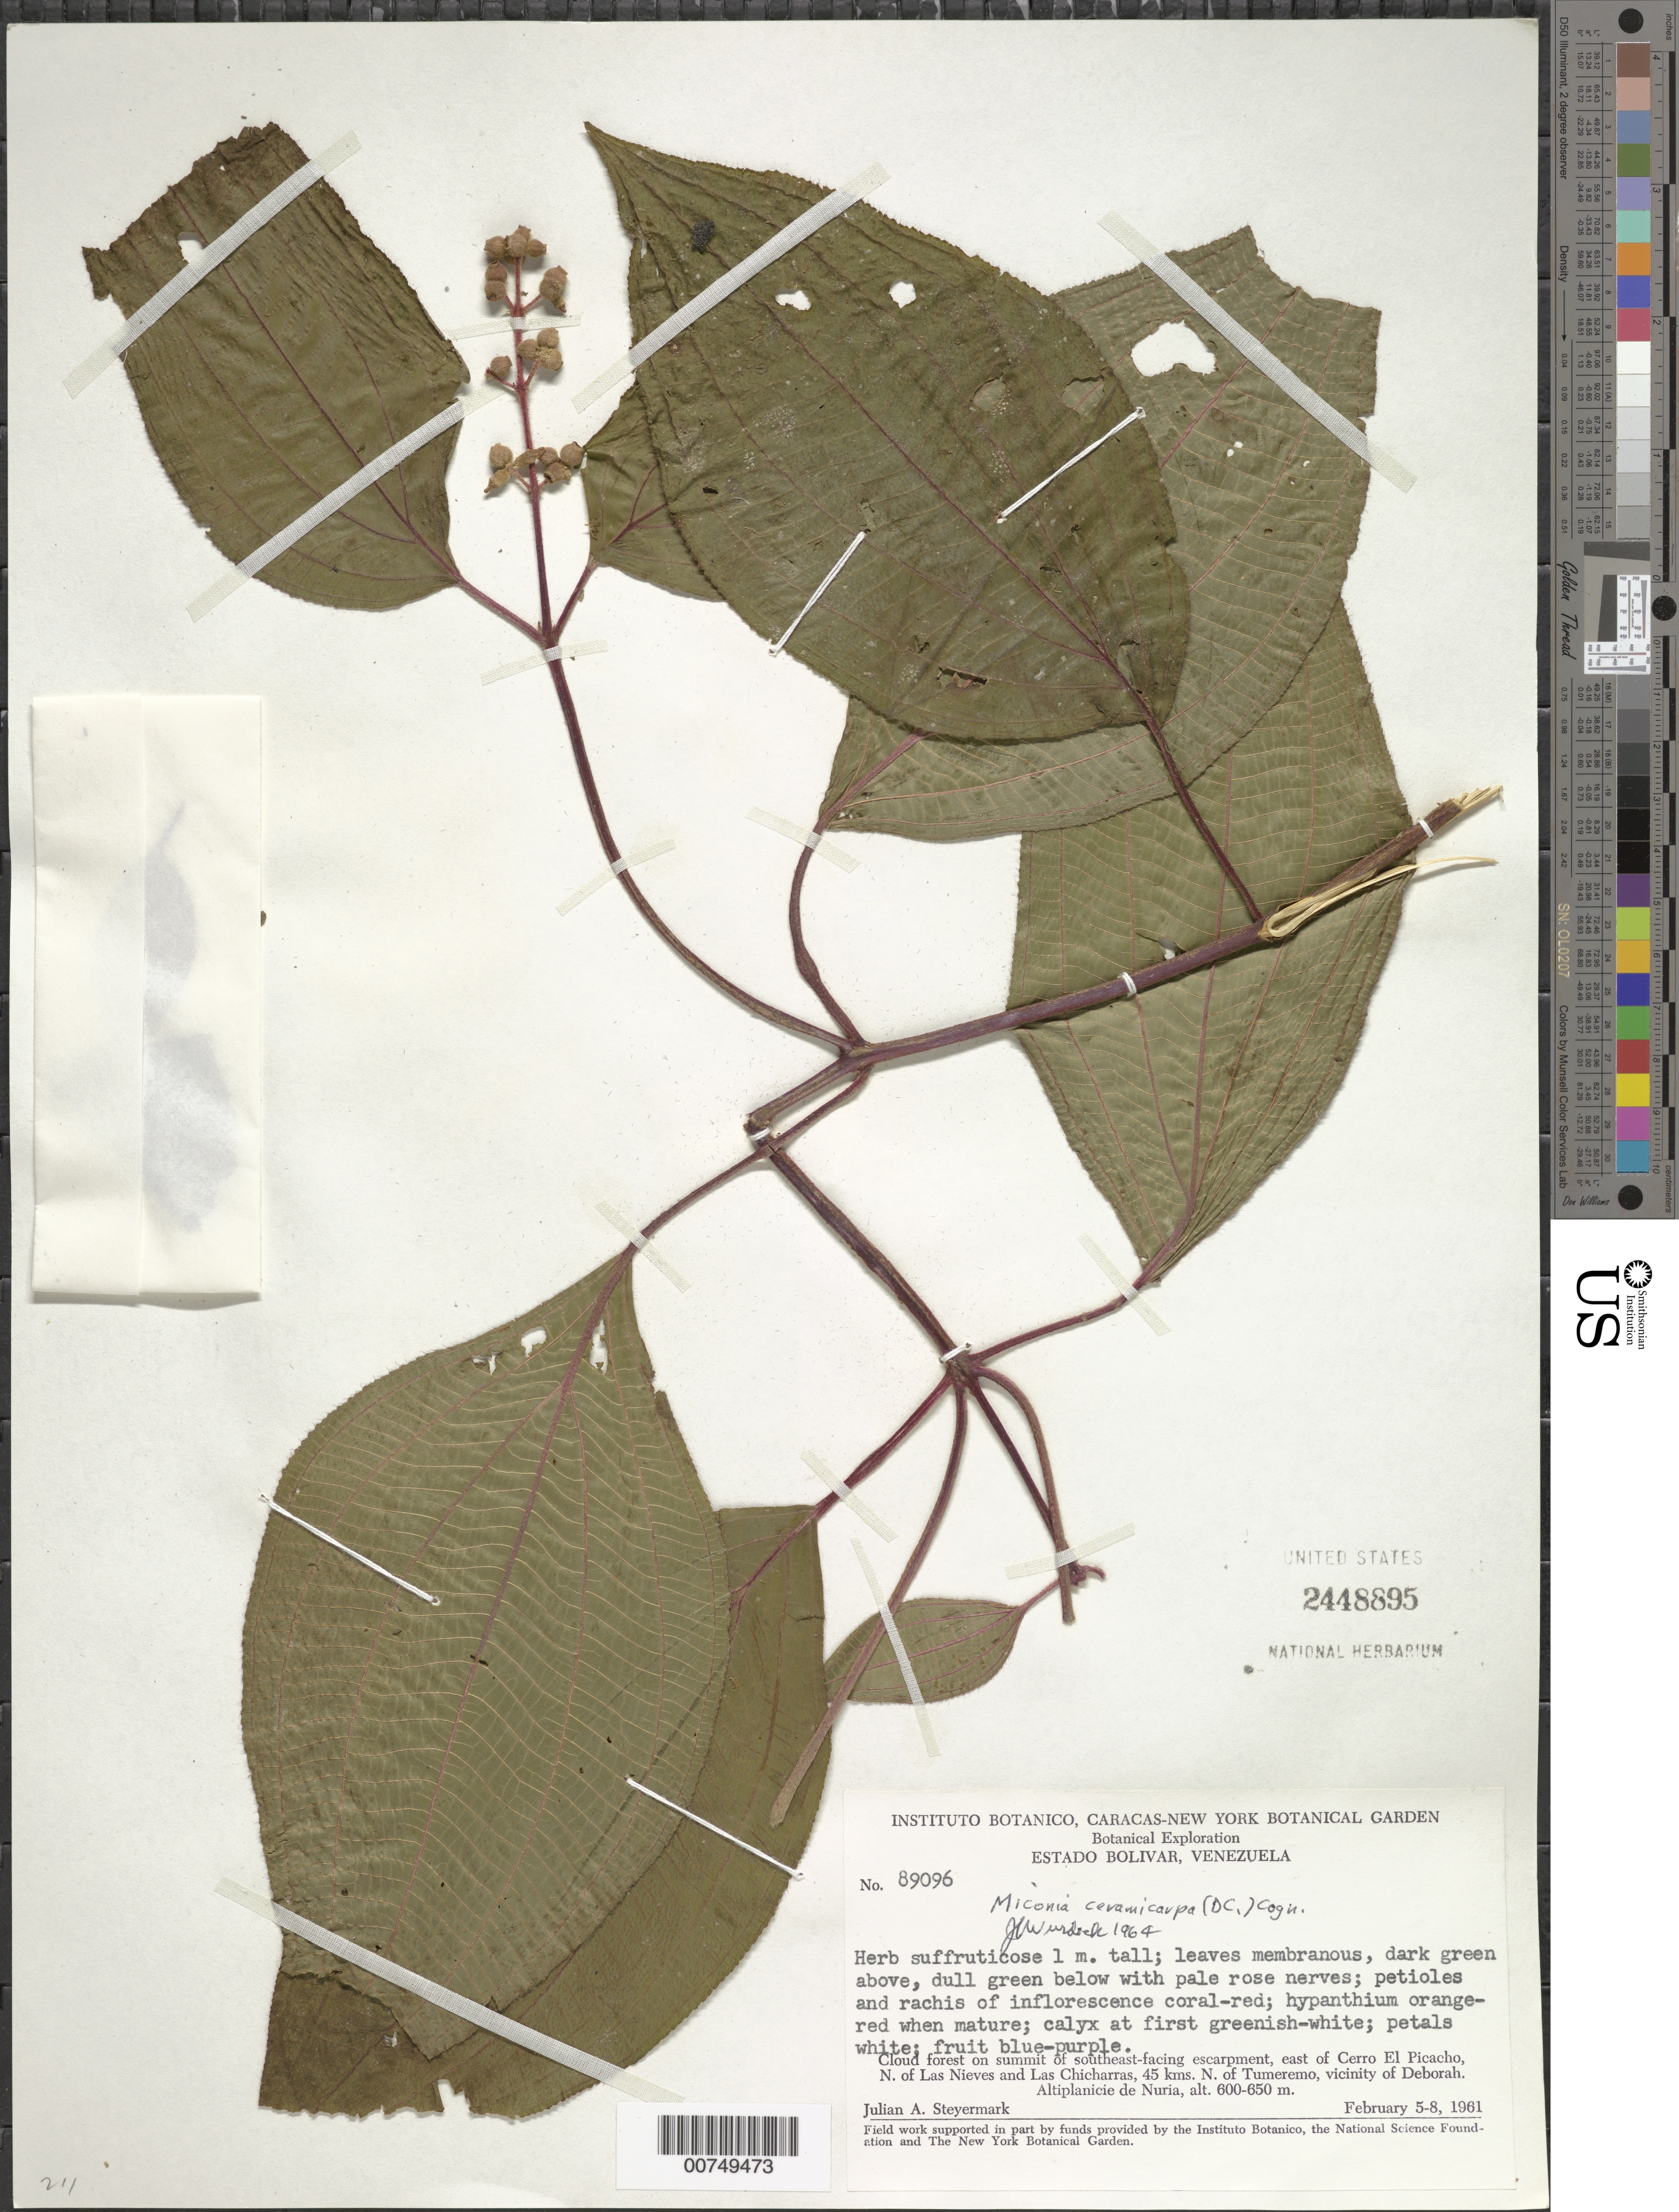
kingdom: Plantae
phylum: Tracheophyta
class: Magnoliopsida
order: Myrtales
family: Melastomataceae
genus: Miconia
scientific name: Miconia ceramicarpa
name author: (DC.) Cogn.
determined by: Wurdack, John J., (US), US (UNITED STATES)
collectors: J. Steyermark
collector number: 89096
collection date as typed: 5-Feb-61 to 8-Feb-61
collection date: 1961-02-05/1961-02-08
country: Venezuela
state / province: Bolívar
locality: Cerro El Picacho, N of Las Nieves & Las Chicharras, 45 km N of Tumeremo, vic of Deborah, Altiplanicie de Nuria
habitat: Cloud forest on summit of SE facing escarpment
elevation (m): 600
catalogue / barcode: US 2448895